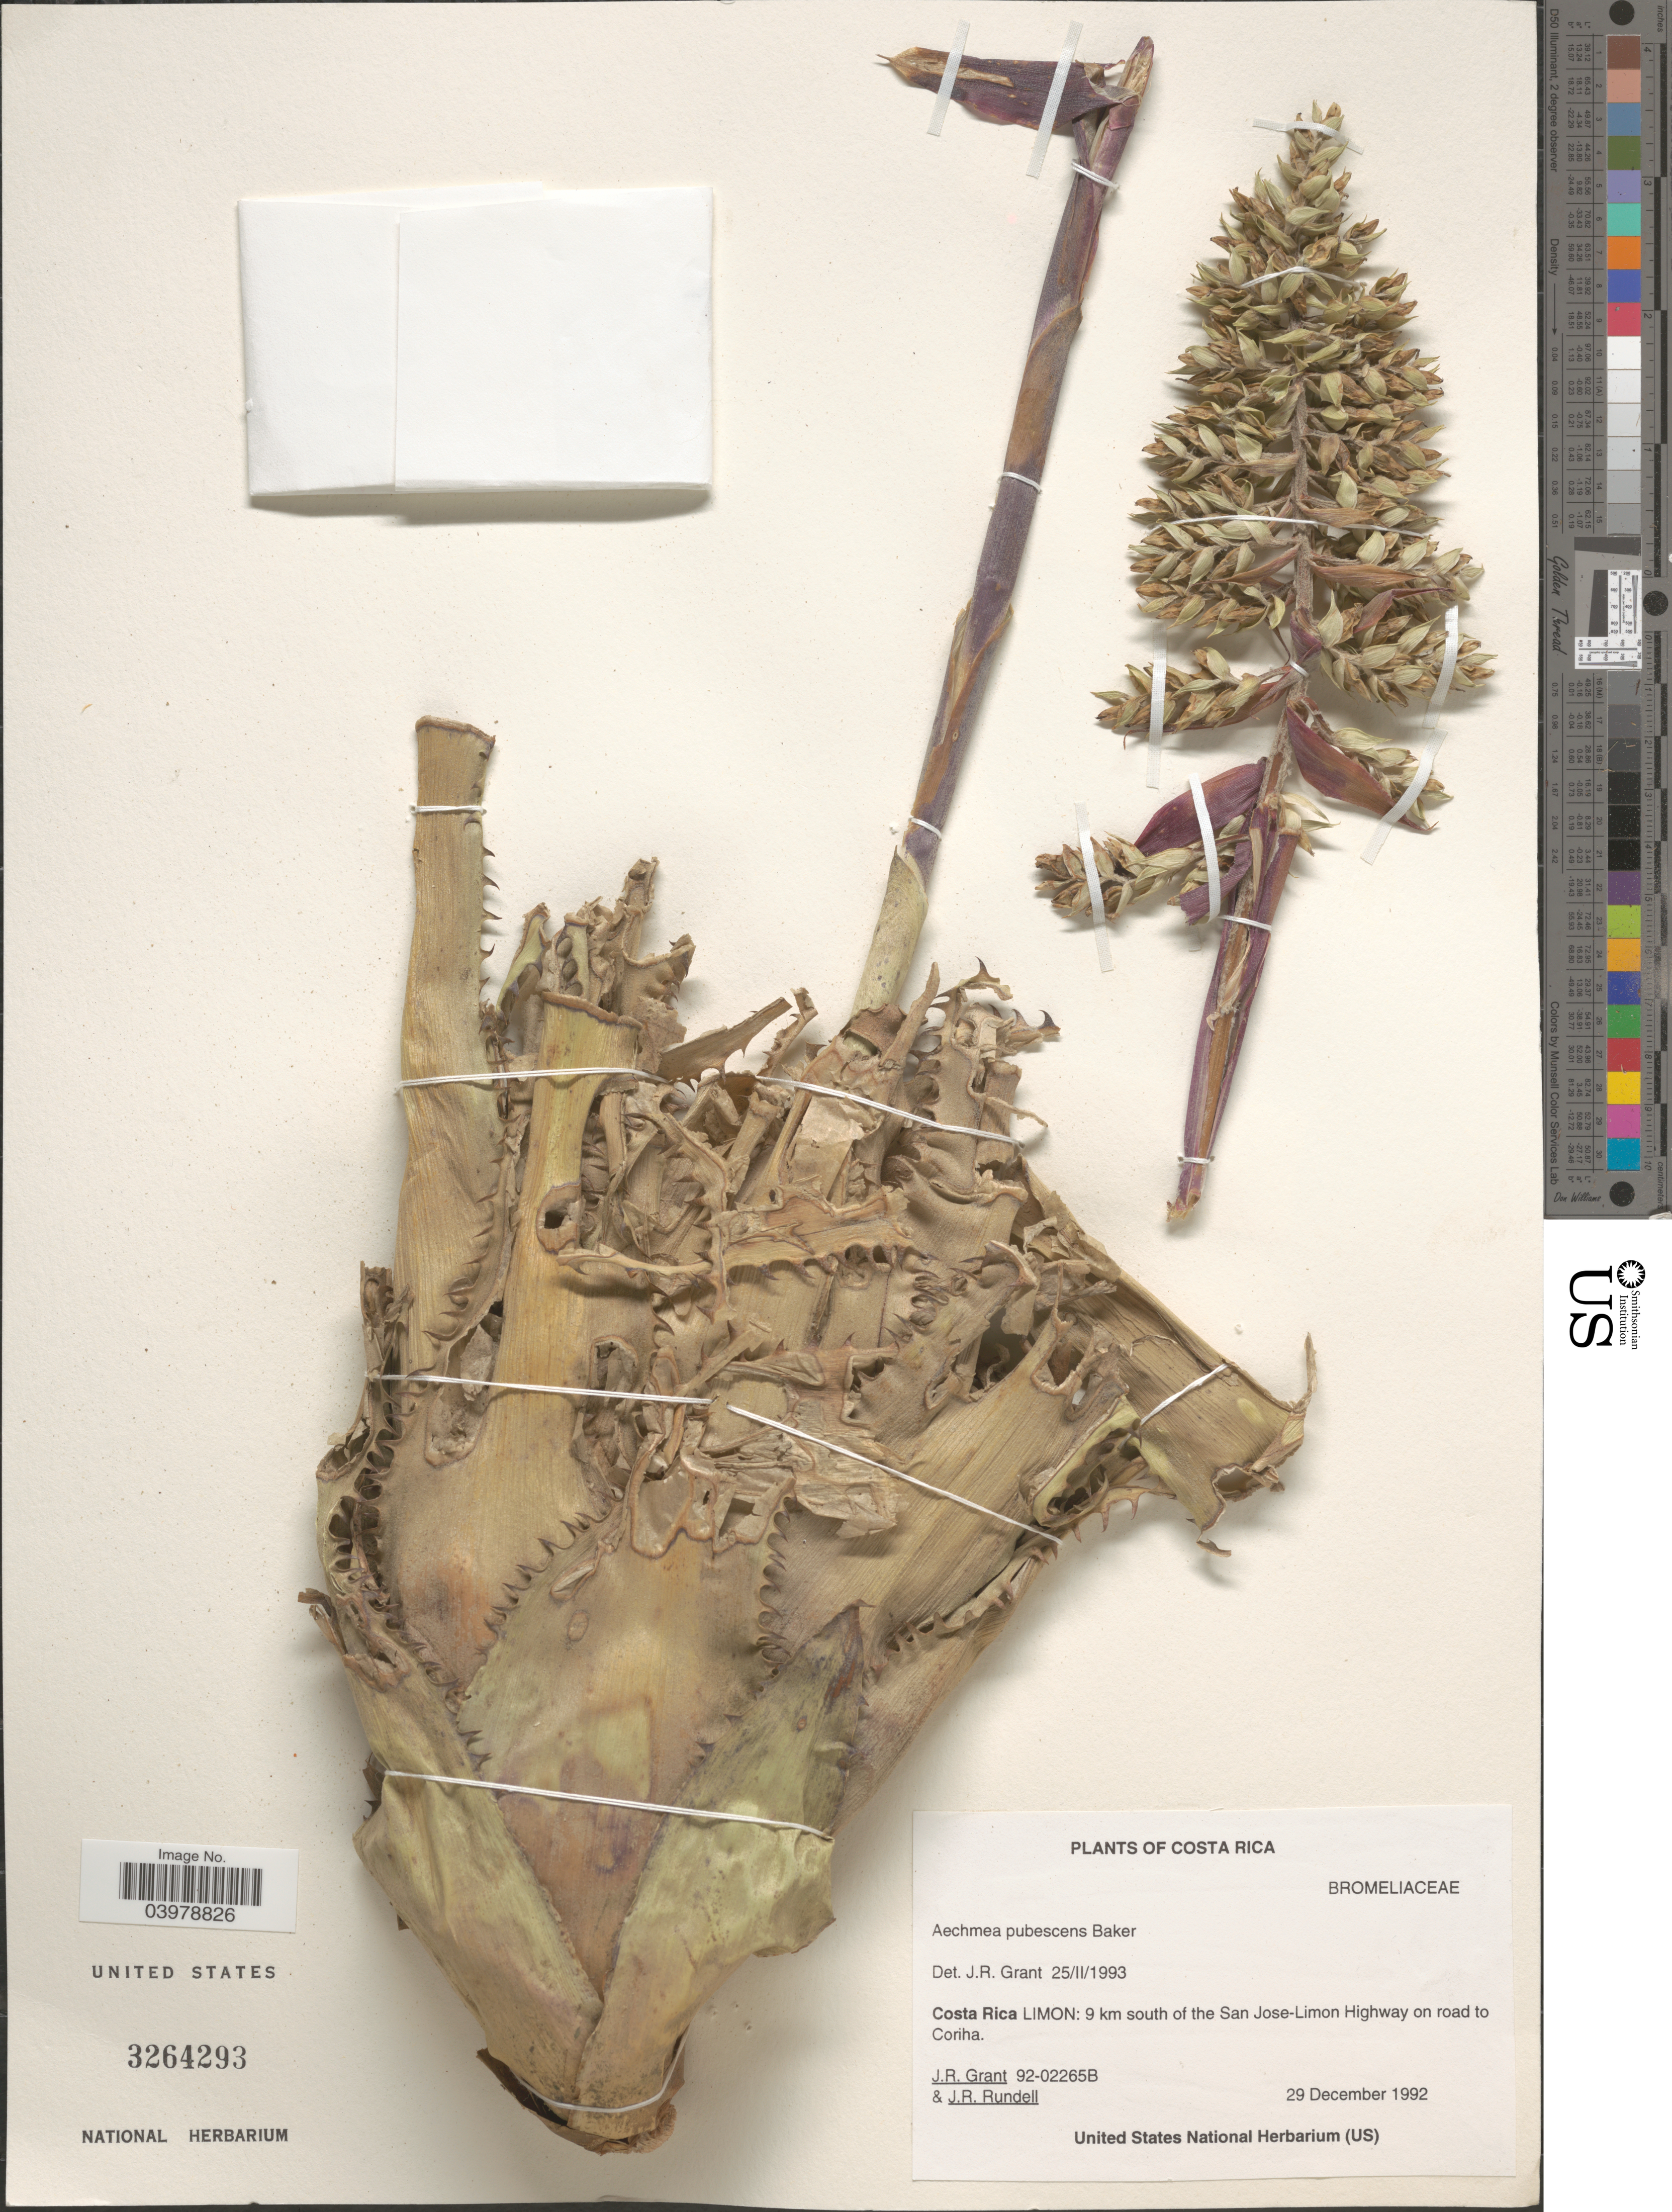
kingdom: Plantae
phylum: Tracheophyta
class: Liliopsida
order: Poales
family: Bromeliaceae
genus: Aechmea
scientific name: Aechmea pubescens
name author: Baker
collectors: J. Grant & J. R. Rundell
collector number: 92-02265B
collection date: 1992-12-29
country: Costa Rica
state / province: Limón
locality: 9 km south of the San Jose-Limon Highway on road to Coriha.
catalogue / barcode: US 3264293